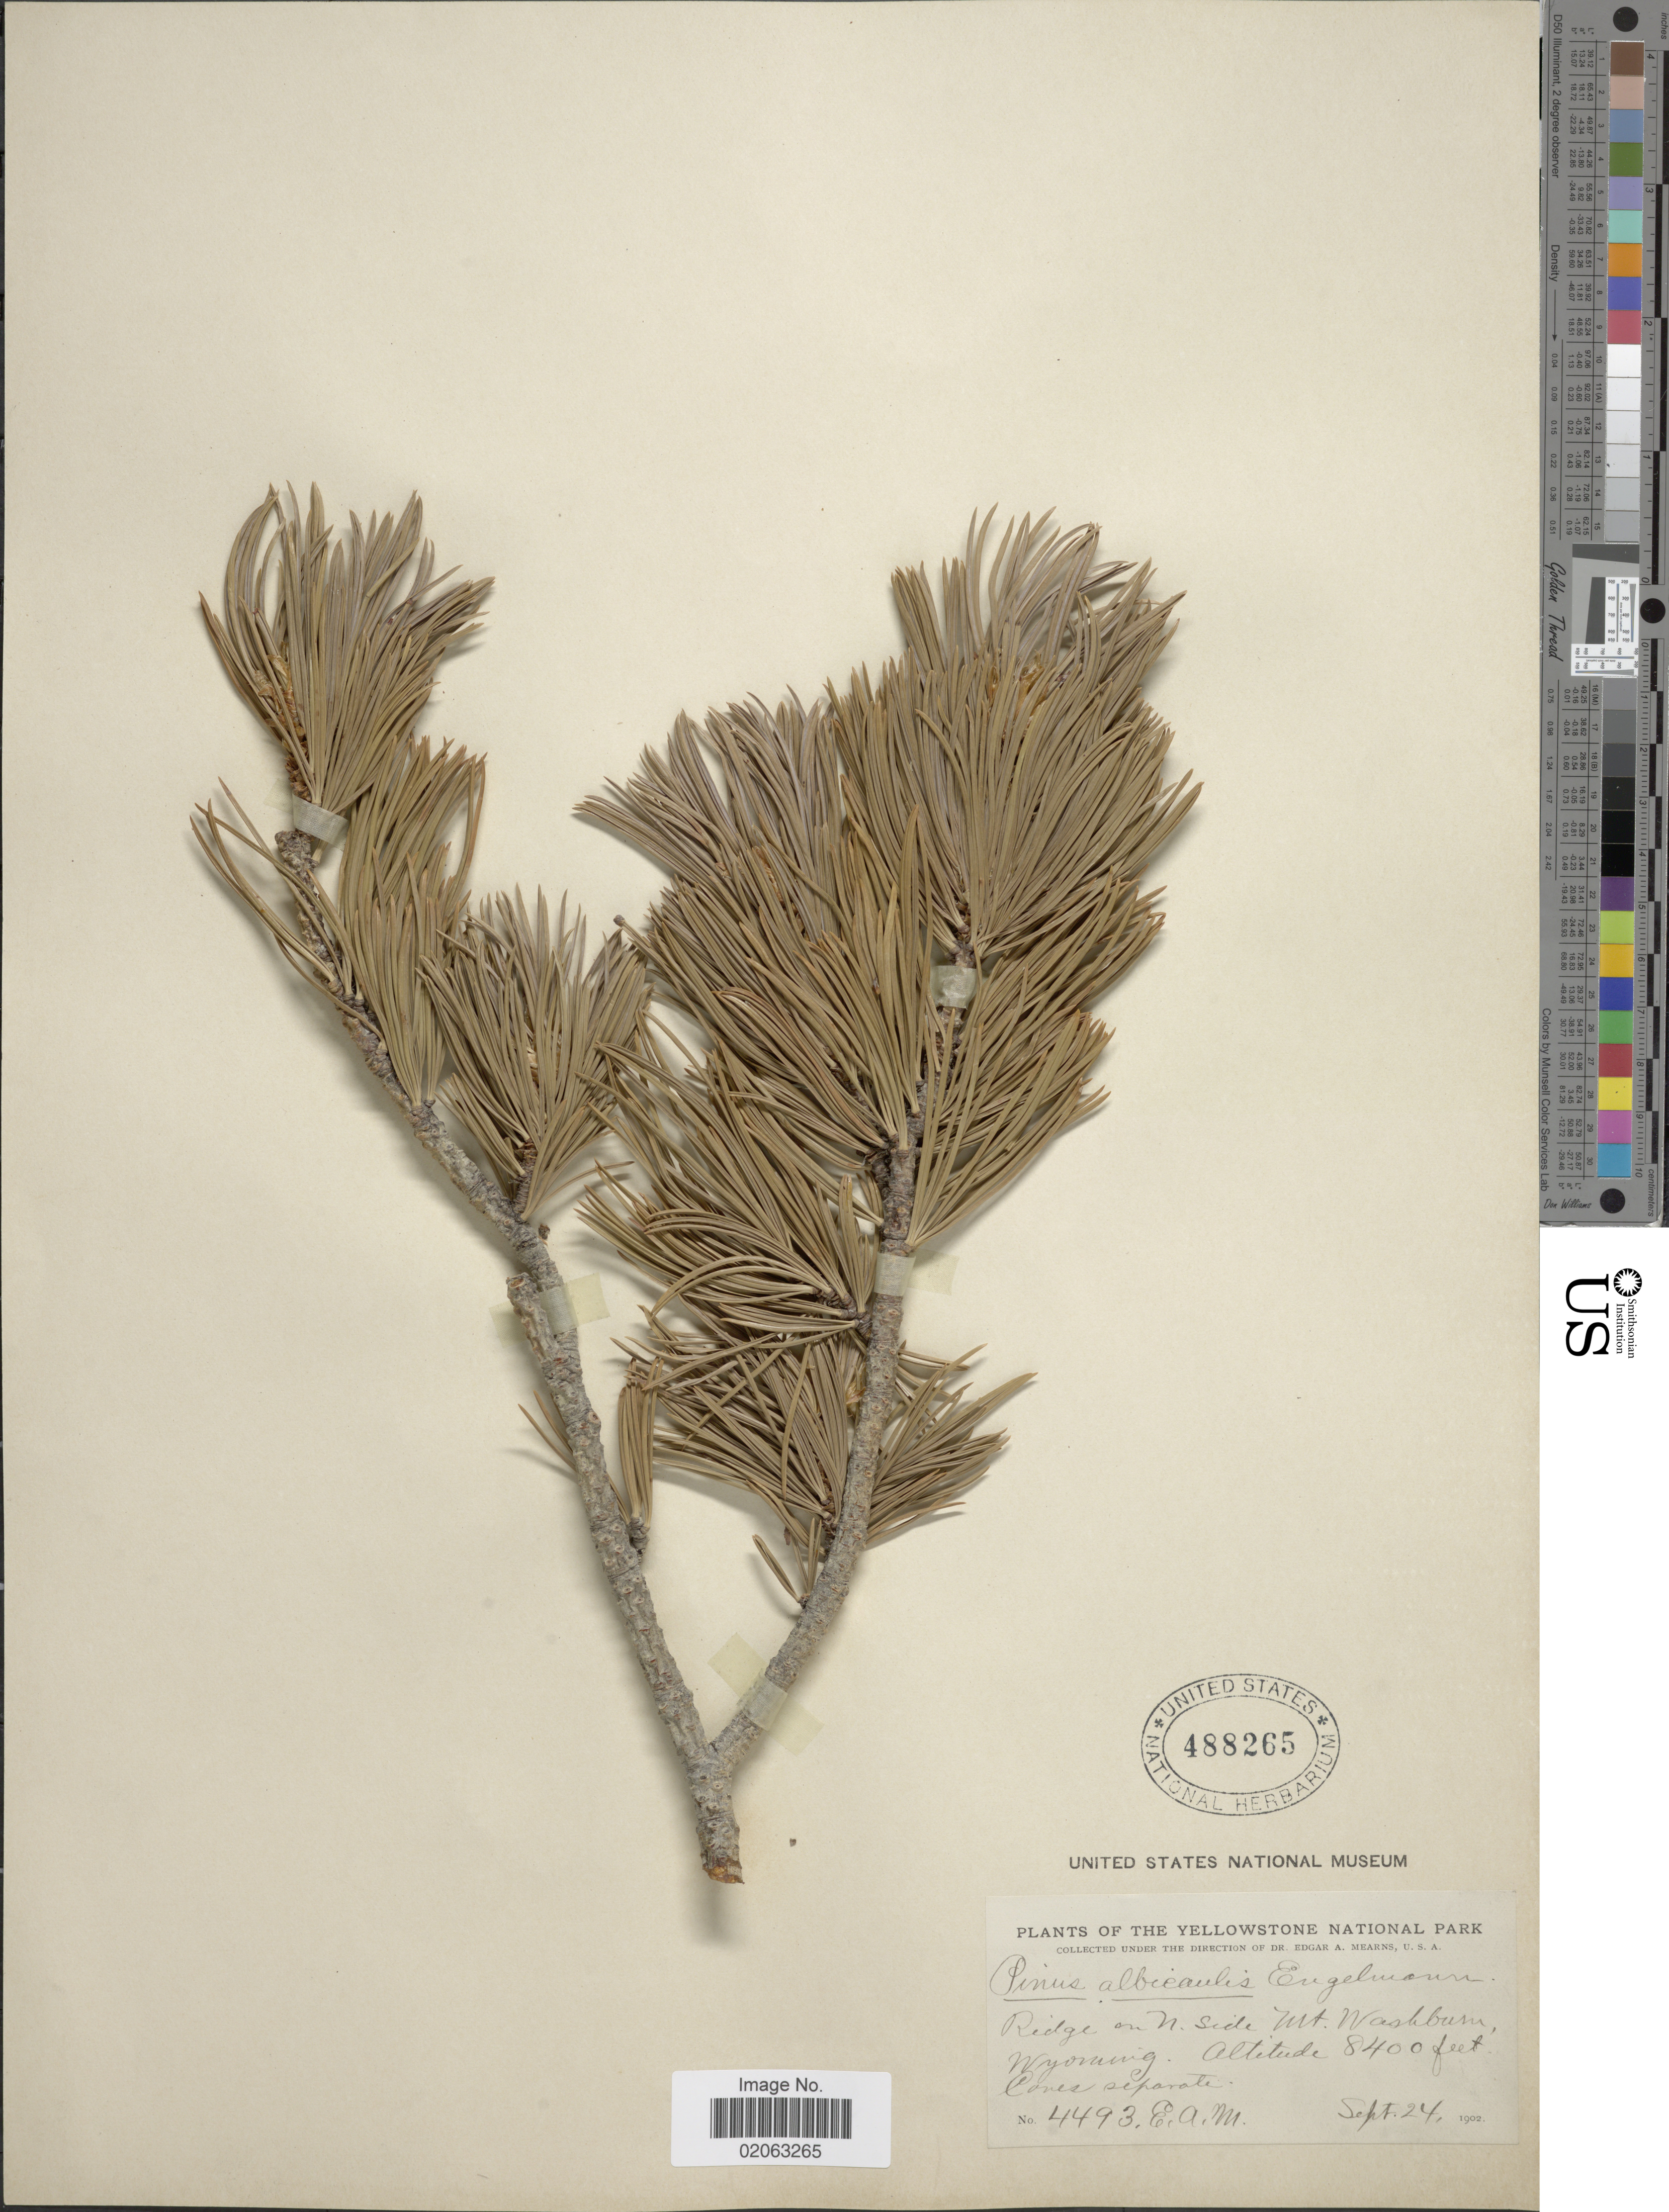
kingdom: Plantae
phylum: Tracheophyta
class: Pinopsida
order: Pinales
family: Pinaceae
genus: Pinus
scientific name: Pinus albicaulis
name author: Engelm.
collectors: E. A. Mearns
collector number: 4493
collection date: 1902-09-24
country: United States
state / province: Wyoming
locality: The Yellowstone National Park, Ridge on N side Mt Washburn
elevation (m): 2560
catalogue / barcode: US 488265